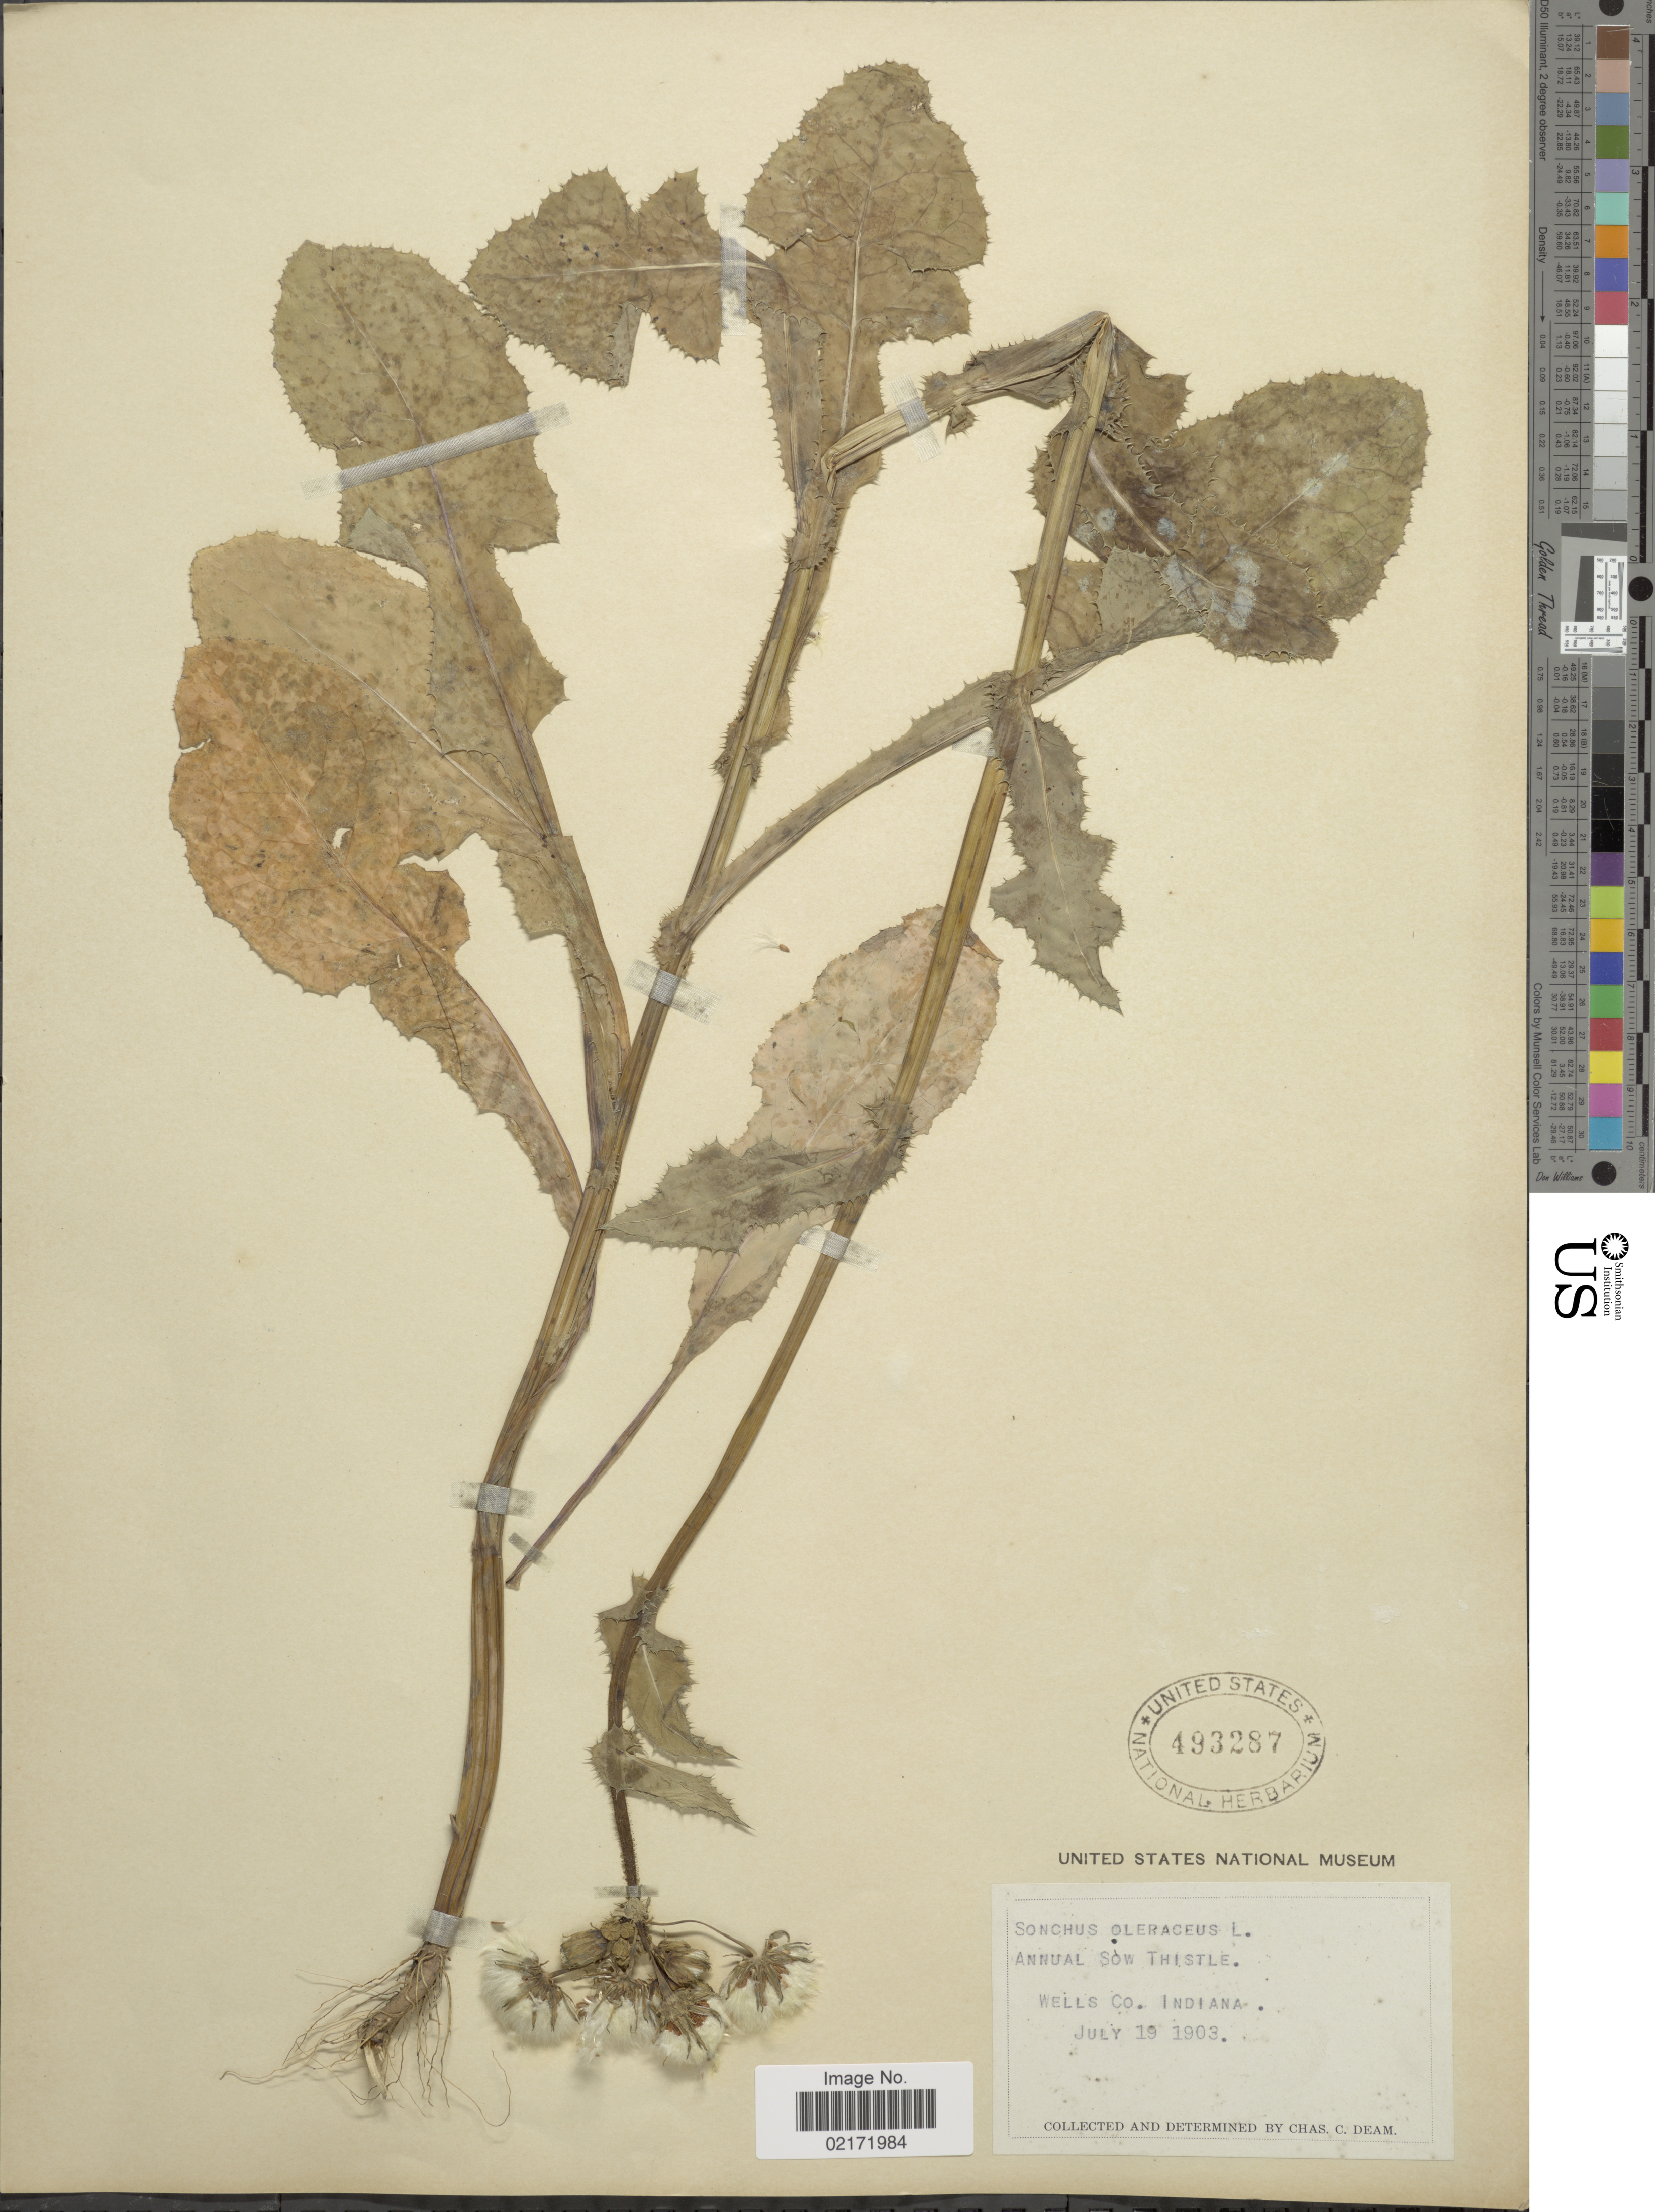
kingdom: Plantae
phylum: Tracheophyta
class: Magnoliopsida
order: Asterales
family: Asteraceae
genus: Sonchus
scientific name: Sonchus asper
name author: (L.) Hill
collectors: C. C. Deam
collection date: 1903-07-19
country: United States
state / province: Indiana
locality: Wells Co.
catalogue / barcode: US 493287